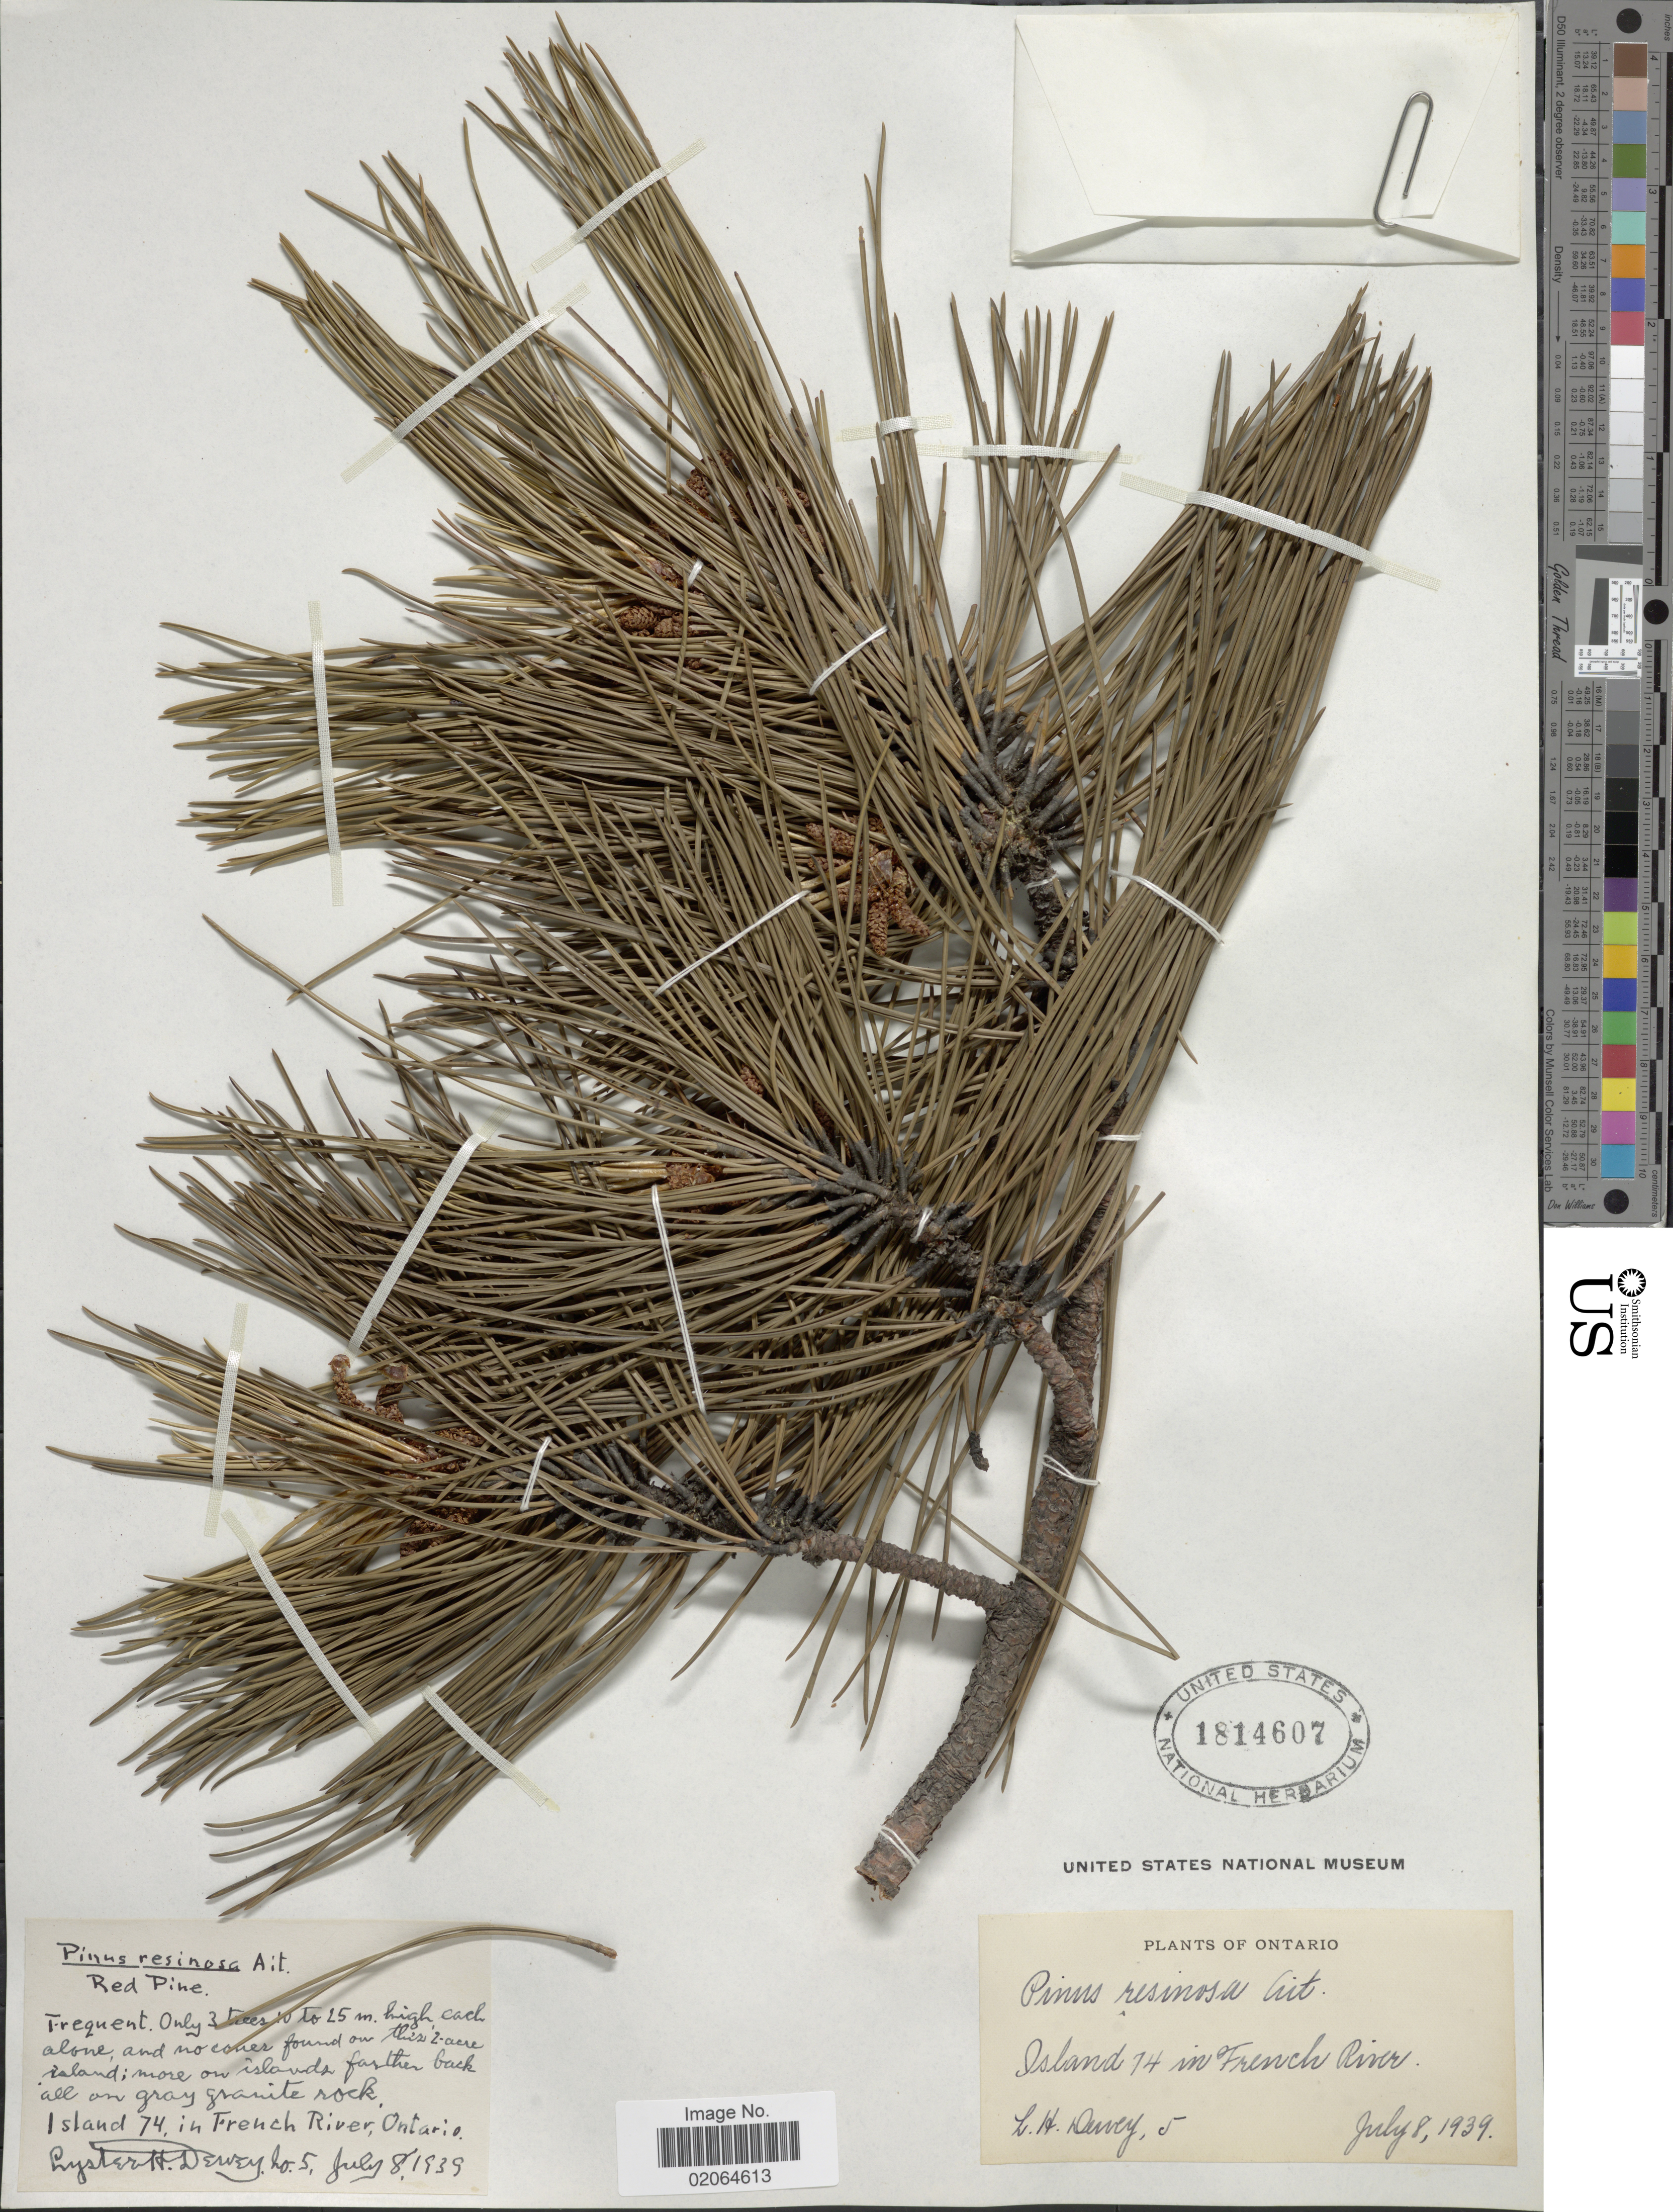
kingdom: Plantae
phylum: Tracheophyta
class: Pinopsida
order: Pinales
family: Pinaceae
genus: Pinus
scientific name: Pinus resinosa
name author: Aiton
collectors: L. H. Dewey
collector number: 5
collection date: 1939-07-08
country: Canada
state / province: Ontario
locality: Island 14 in French River.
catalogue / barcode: US 1814607